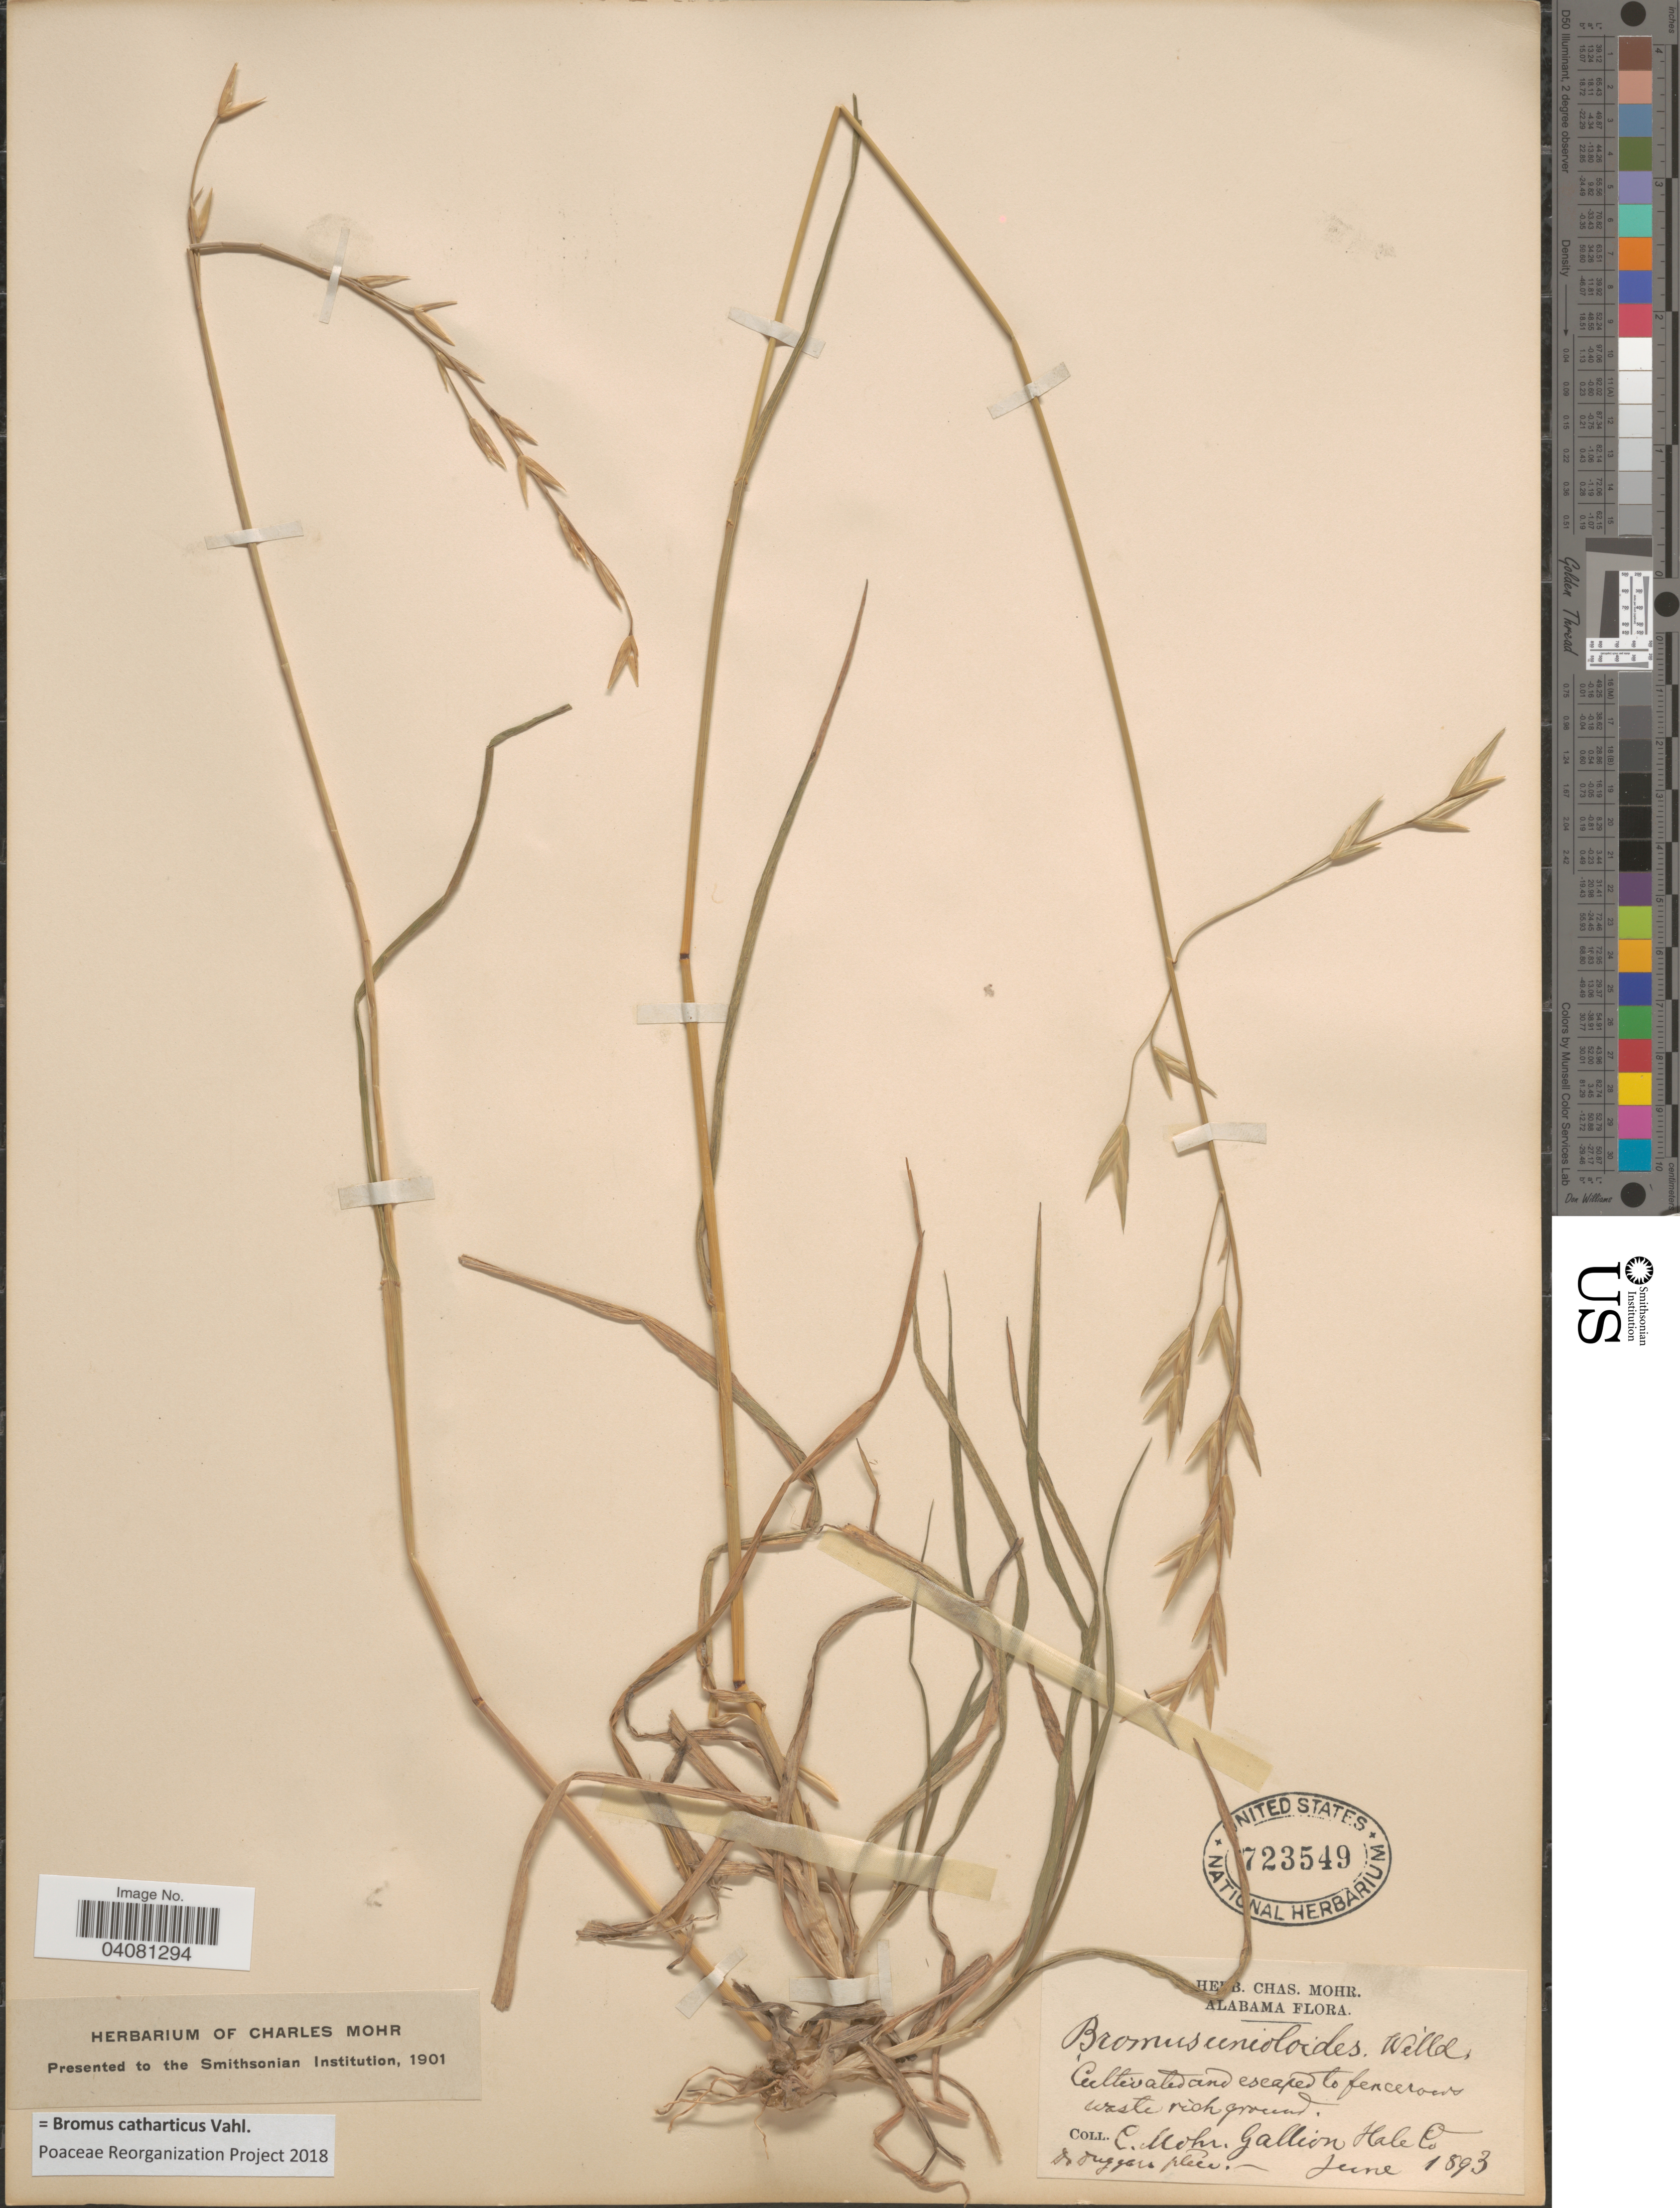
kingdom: Plantae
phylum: Tracheophyta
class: Liliopsida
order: Poales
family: Poaceae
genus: Bromus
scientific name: Bromus catharticus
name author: Vahl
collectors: Mohr, C. T. (herbarium)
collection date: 1893-06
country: United States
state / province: Alabama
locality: Gallion Hale Co.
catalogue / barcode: US 723549